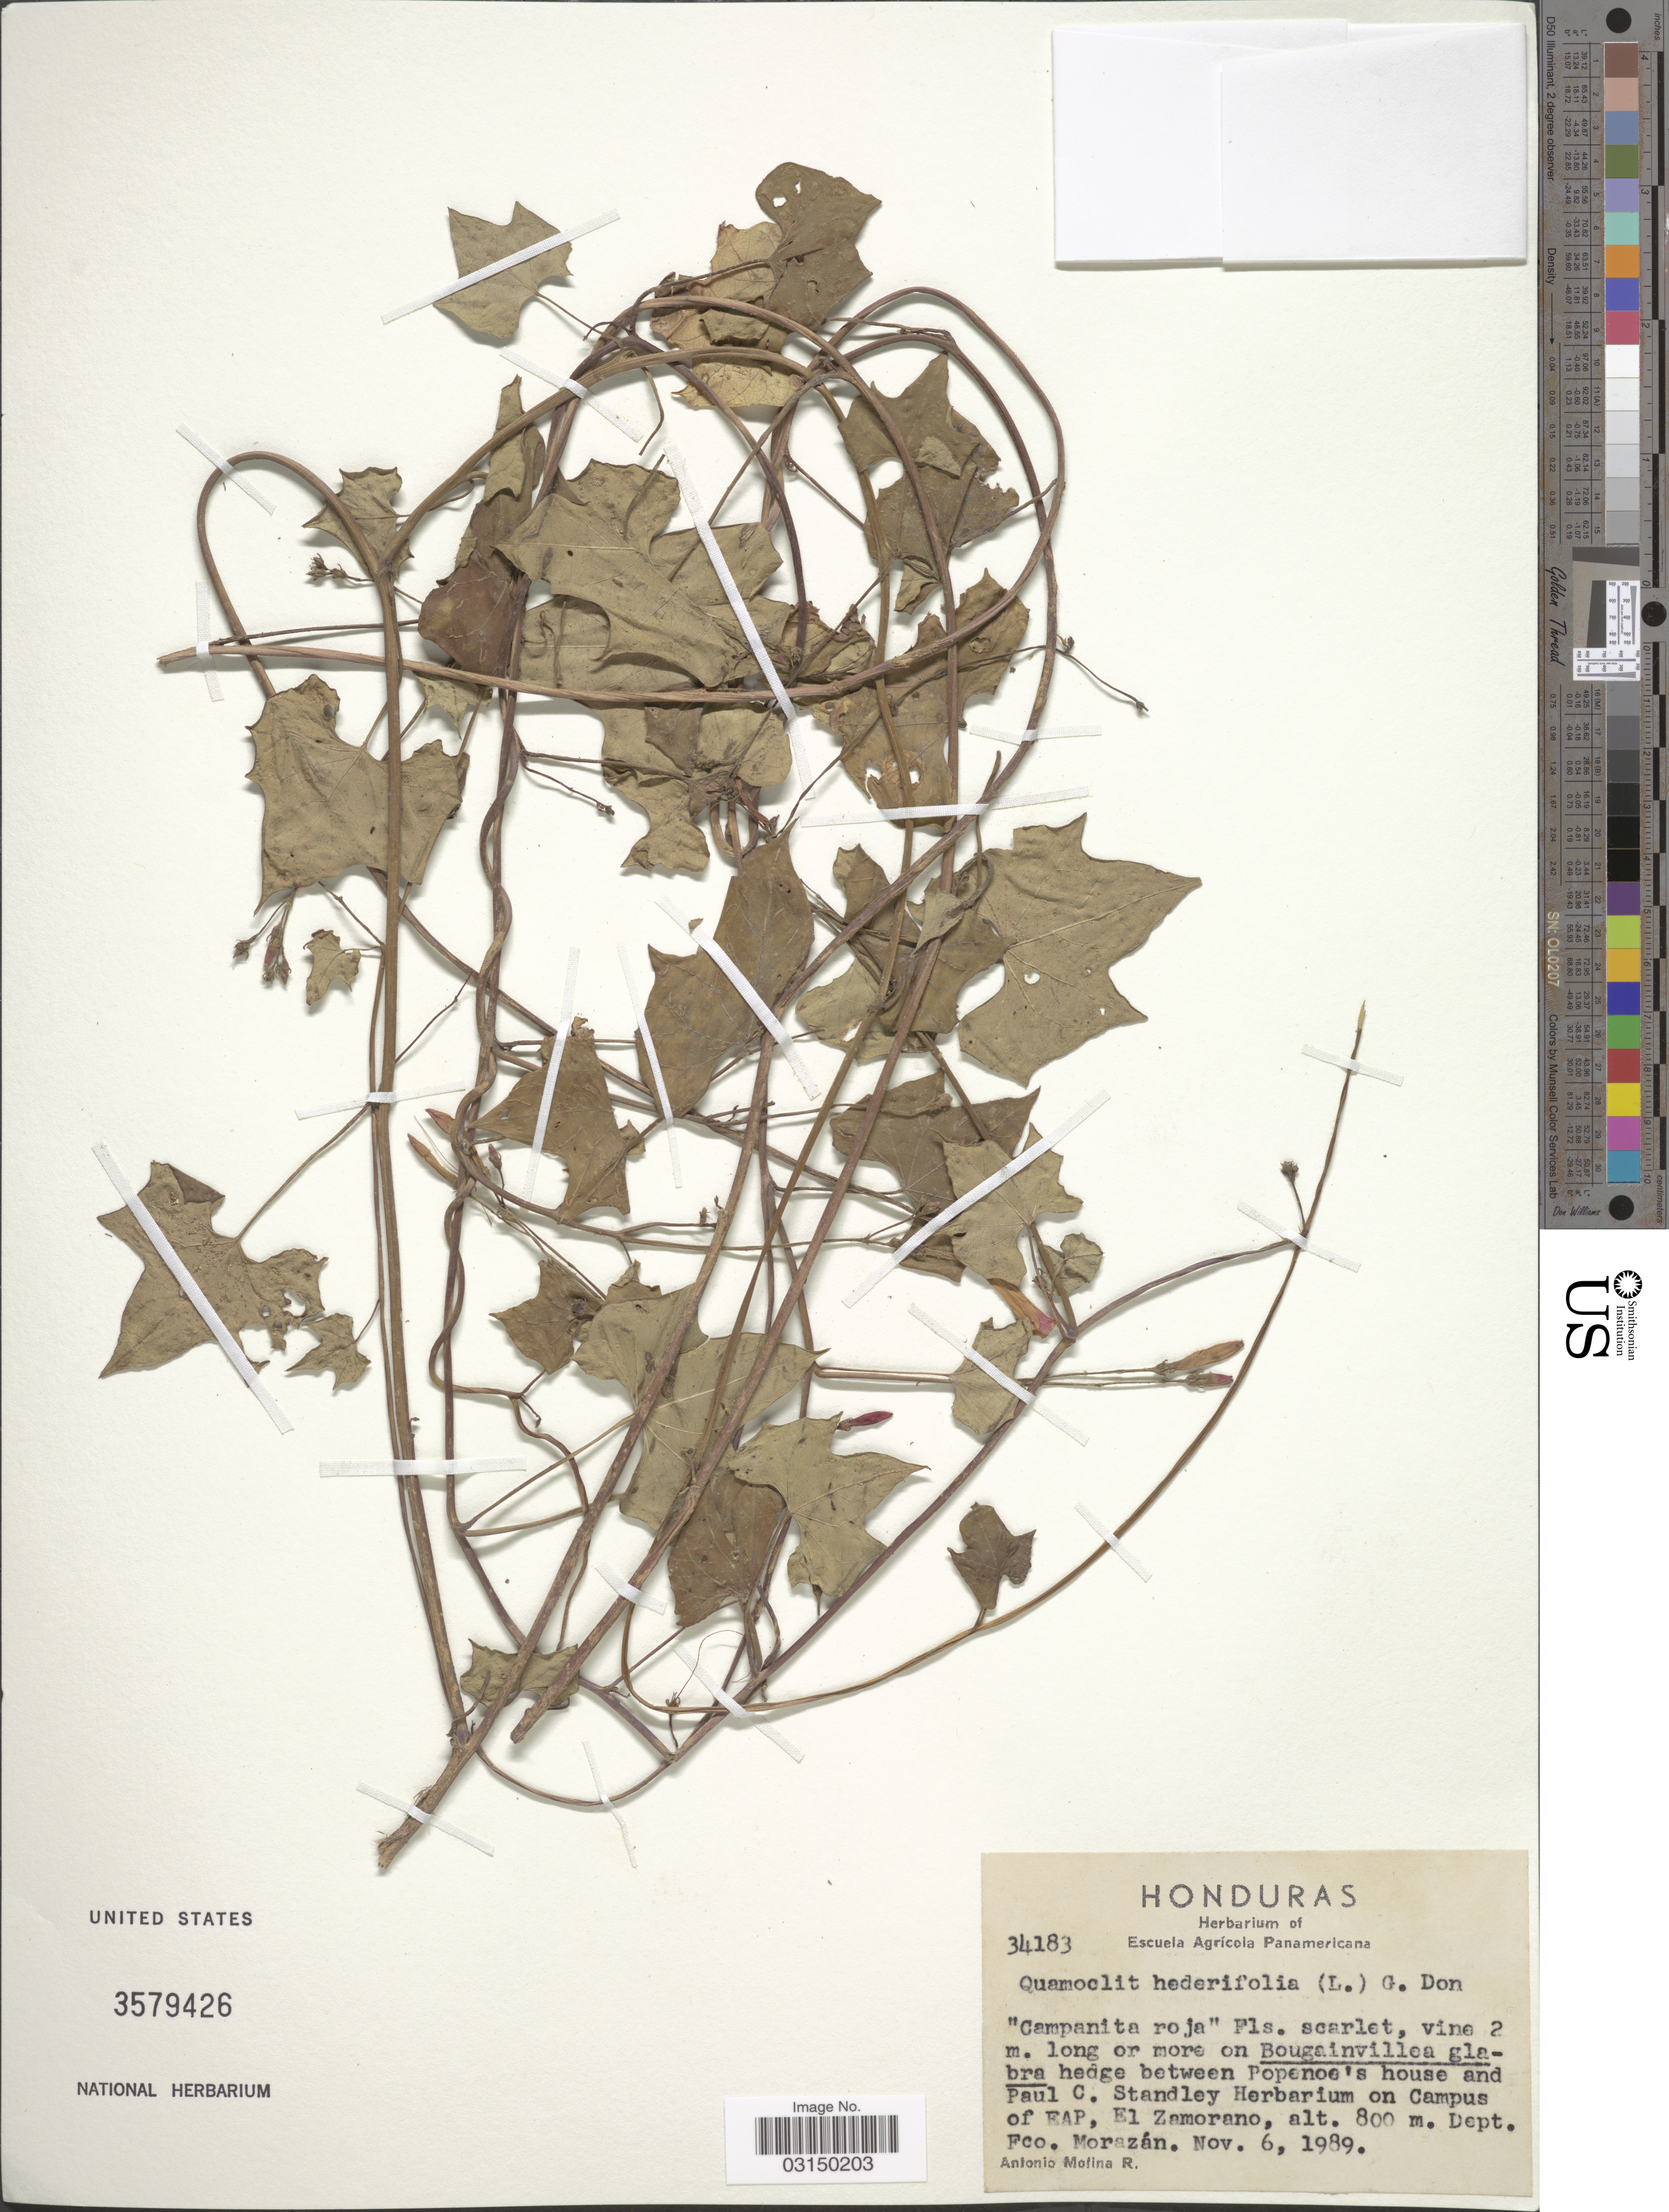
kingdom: Plantae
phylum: Tracheophyta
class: Magnoliopsida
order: Solanales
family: Convolvulaceae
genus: Ipomoea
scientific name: Ipomoea hederifolia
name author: L.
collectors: A. Molina R.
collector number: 34183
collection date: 1989-11-06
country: Honduras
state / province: Fco. Morazán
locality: Hedge between Popenoe's house and Paul C. Standley Herbarium on Campus of EAP, El Zamorano, Dept. Fco. Morazán.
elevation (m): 800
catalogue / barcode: US 3579426